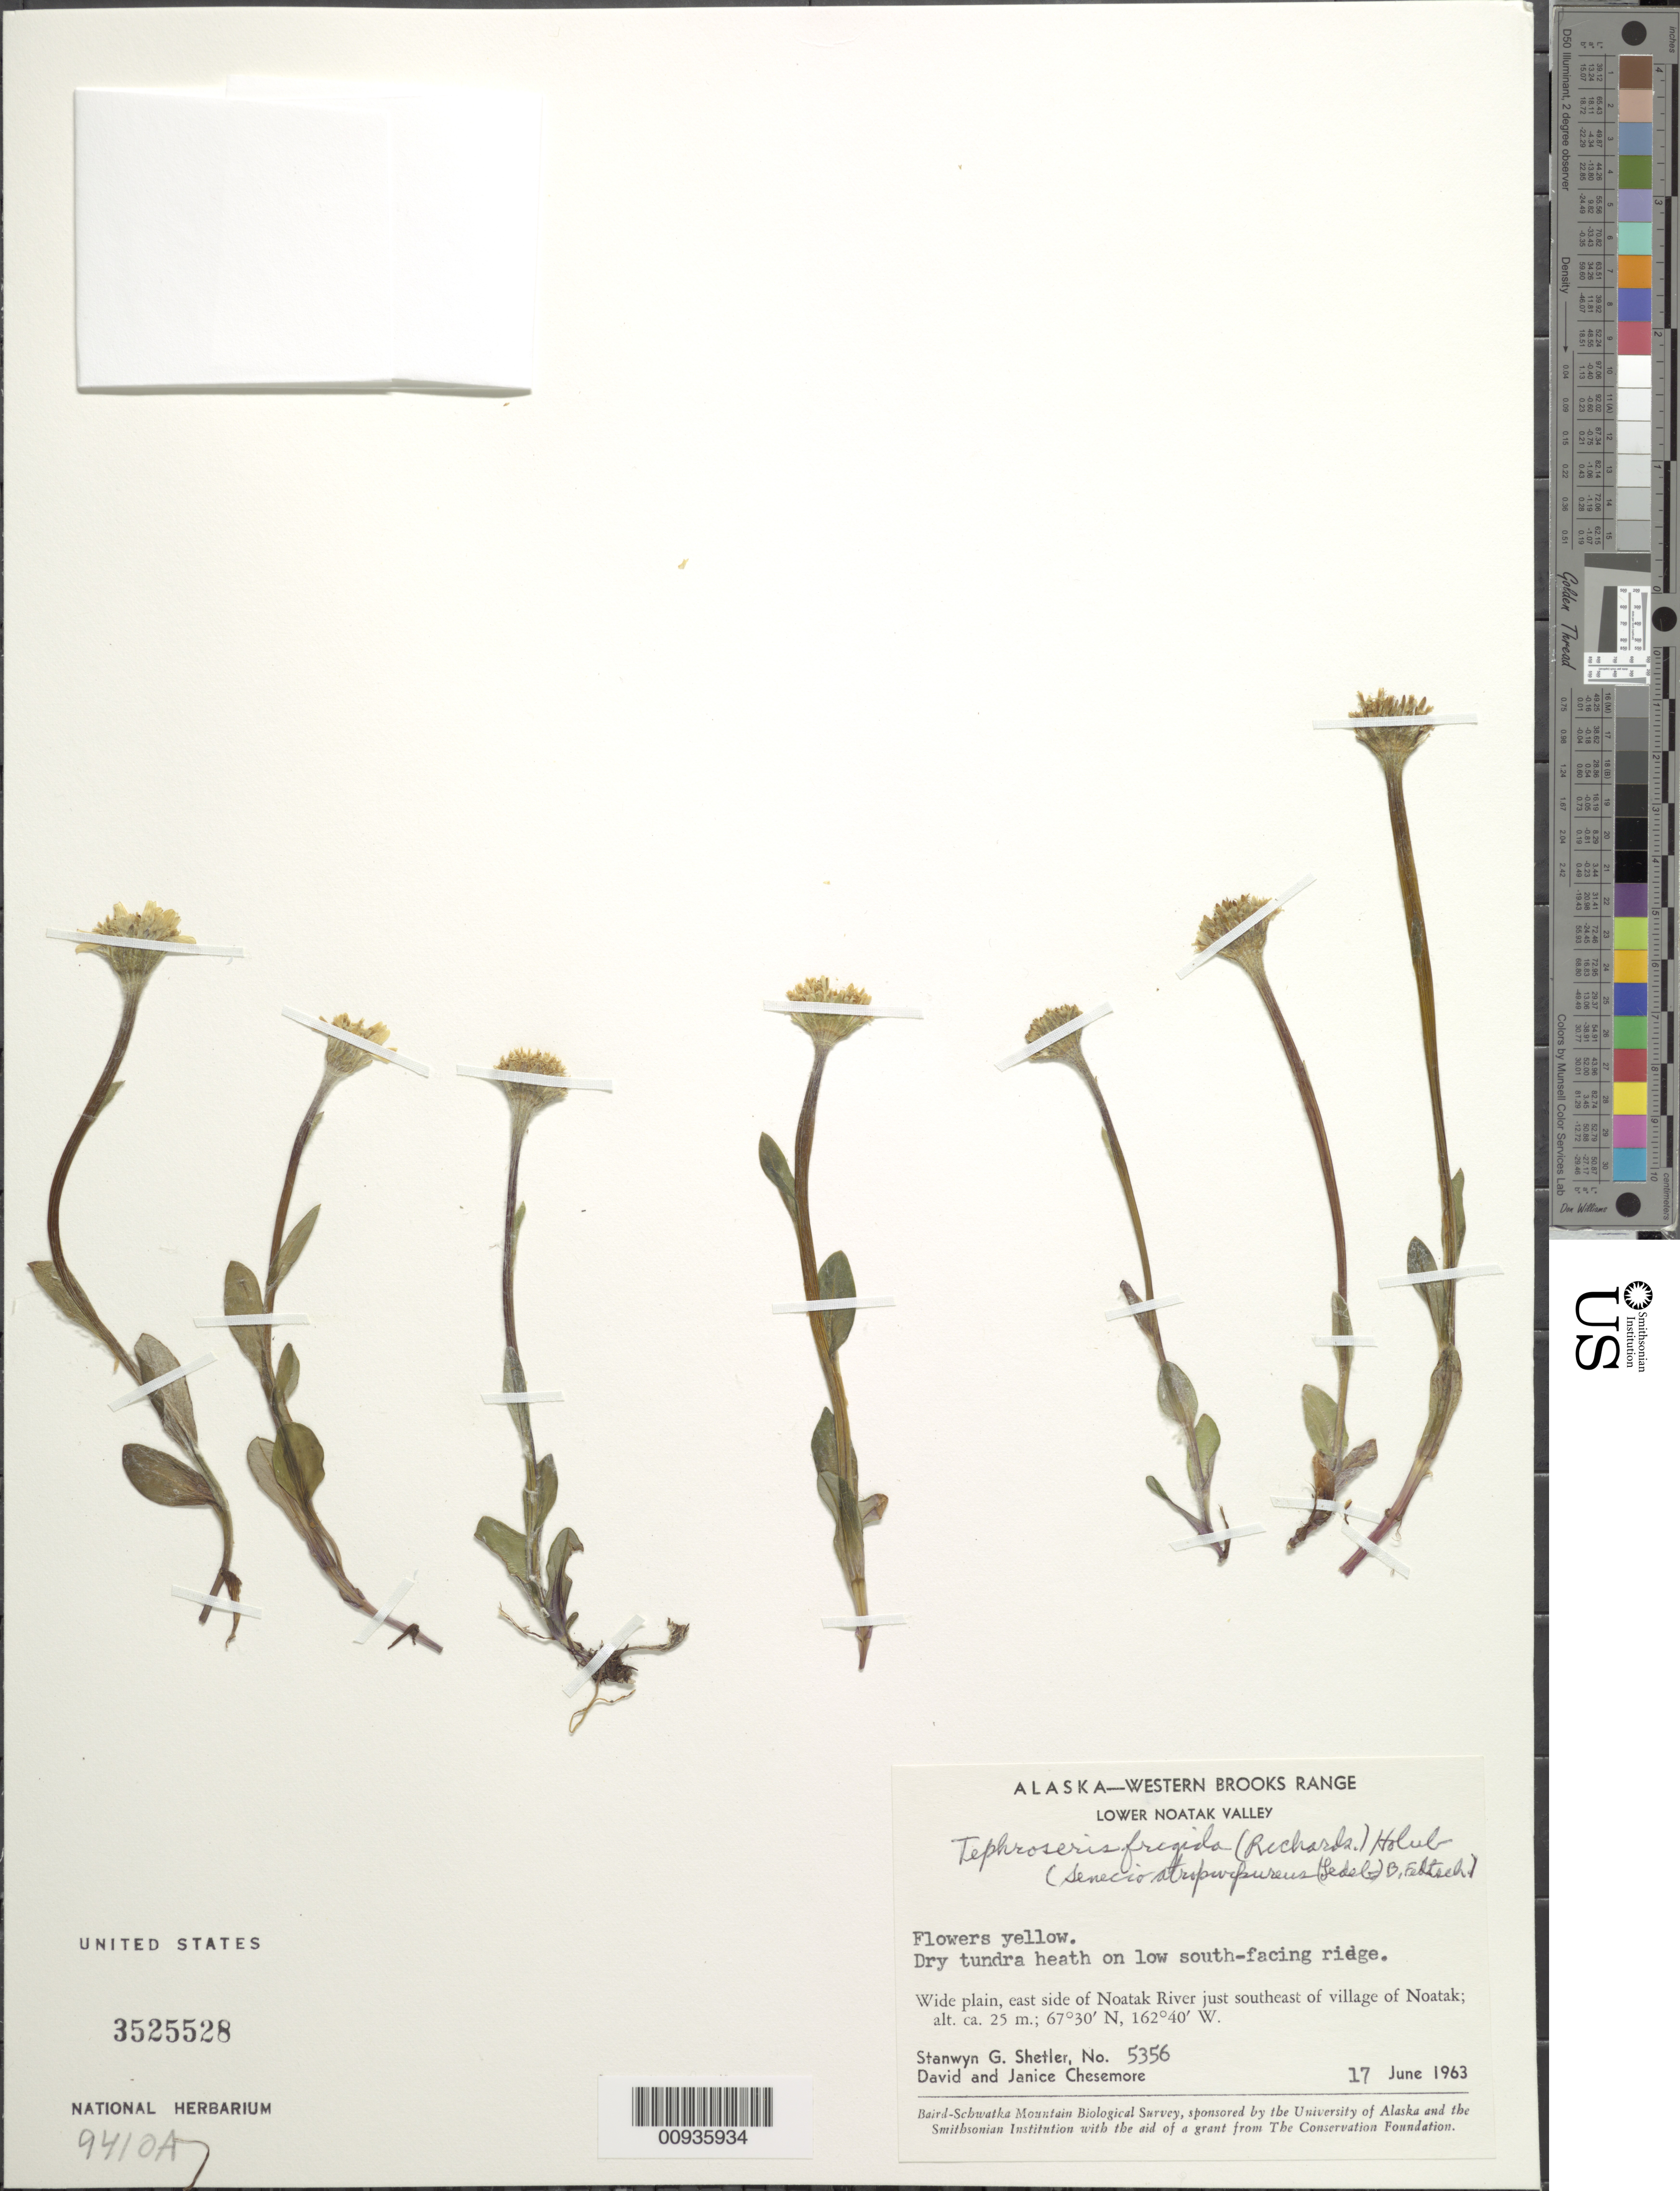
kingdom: Plantae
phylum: Tracheophyta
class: Magnoliopsida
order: Asterales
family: Asteraceae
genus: Tephroseris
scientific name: Tephroseris frigida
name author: (Richardson) Holub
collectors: S. Shetler, D. Chesemore & J. Chesemore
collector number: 5356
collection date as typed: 17 Jun 1963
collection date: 1963-06-17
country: United States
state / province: Alaska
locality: East side of Noatak River just southeast of village of Noatak. Western Brooks Range, Lower Noatak Valley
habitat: Wide plain. Dry, tundra heath on south-facing low ridge.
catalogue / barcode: US 3525528